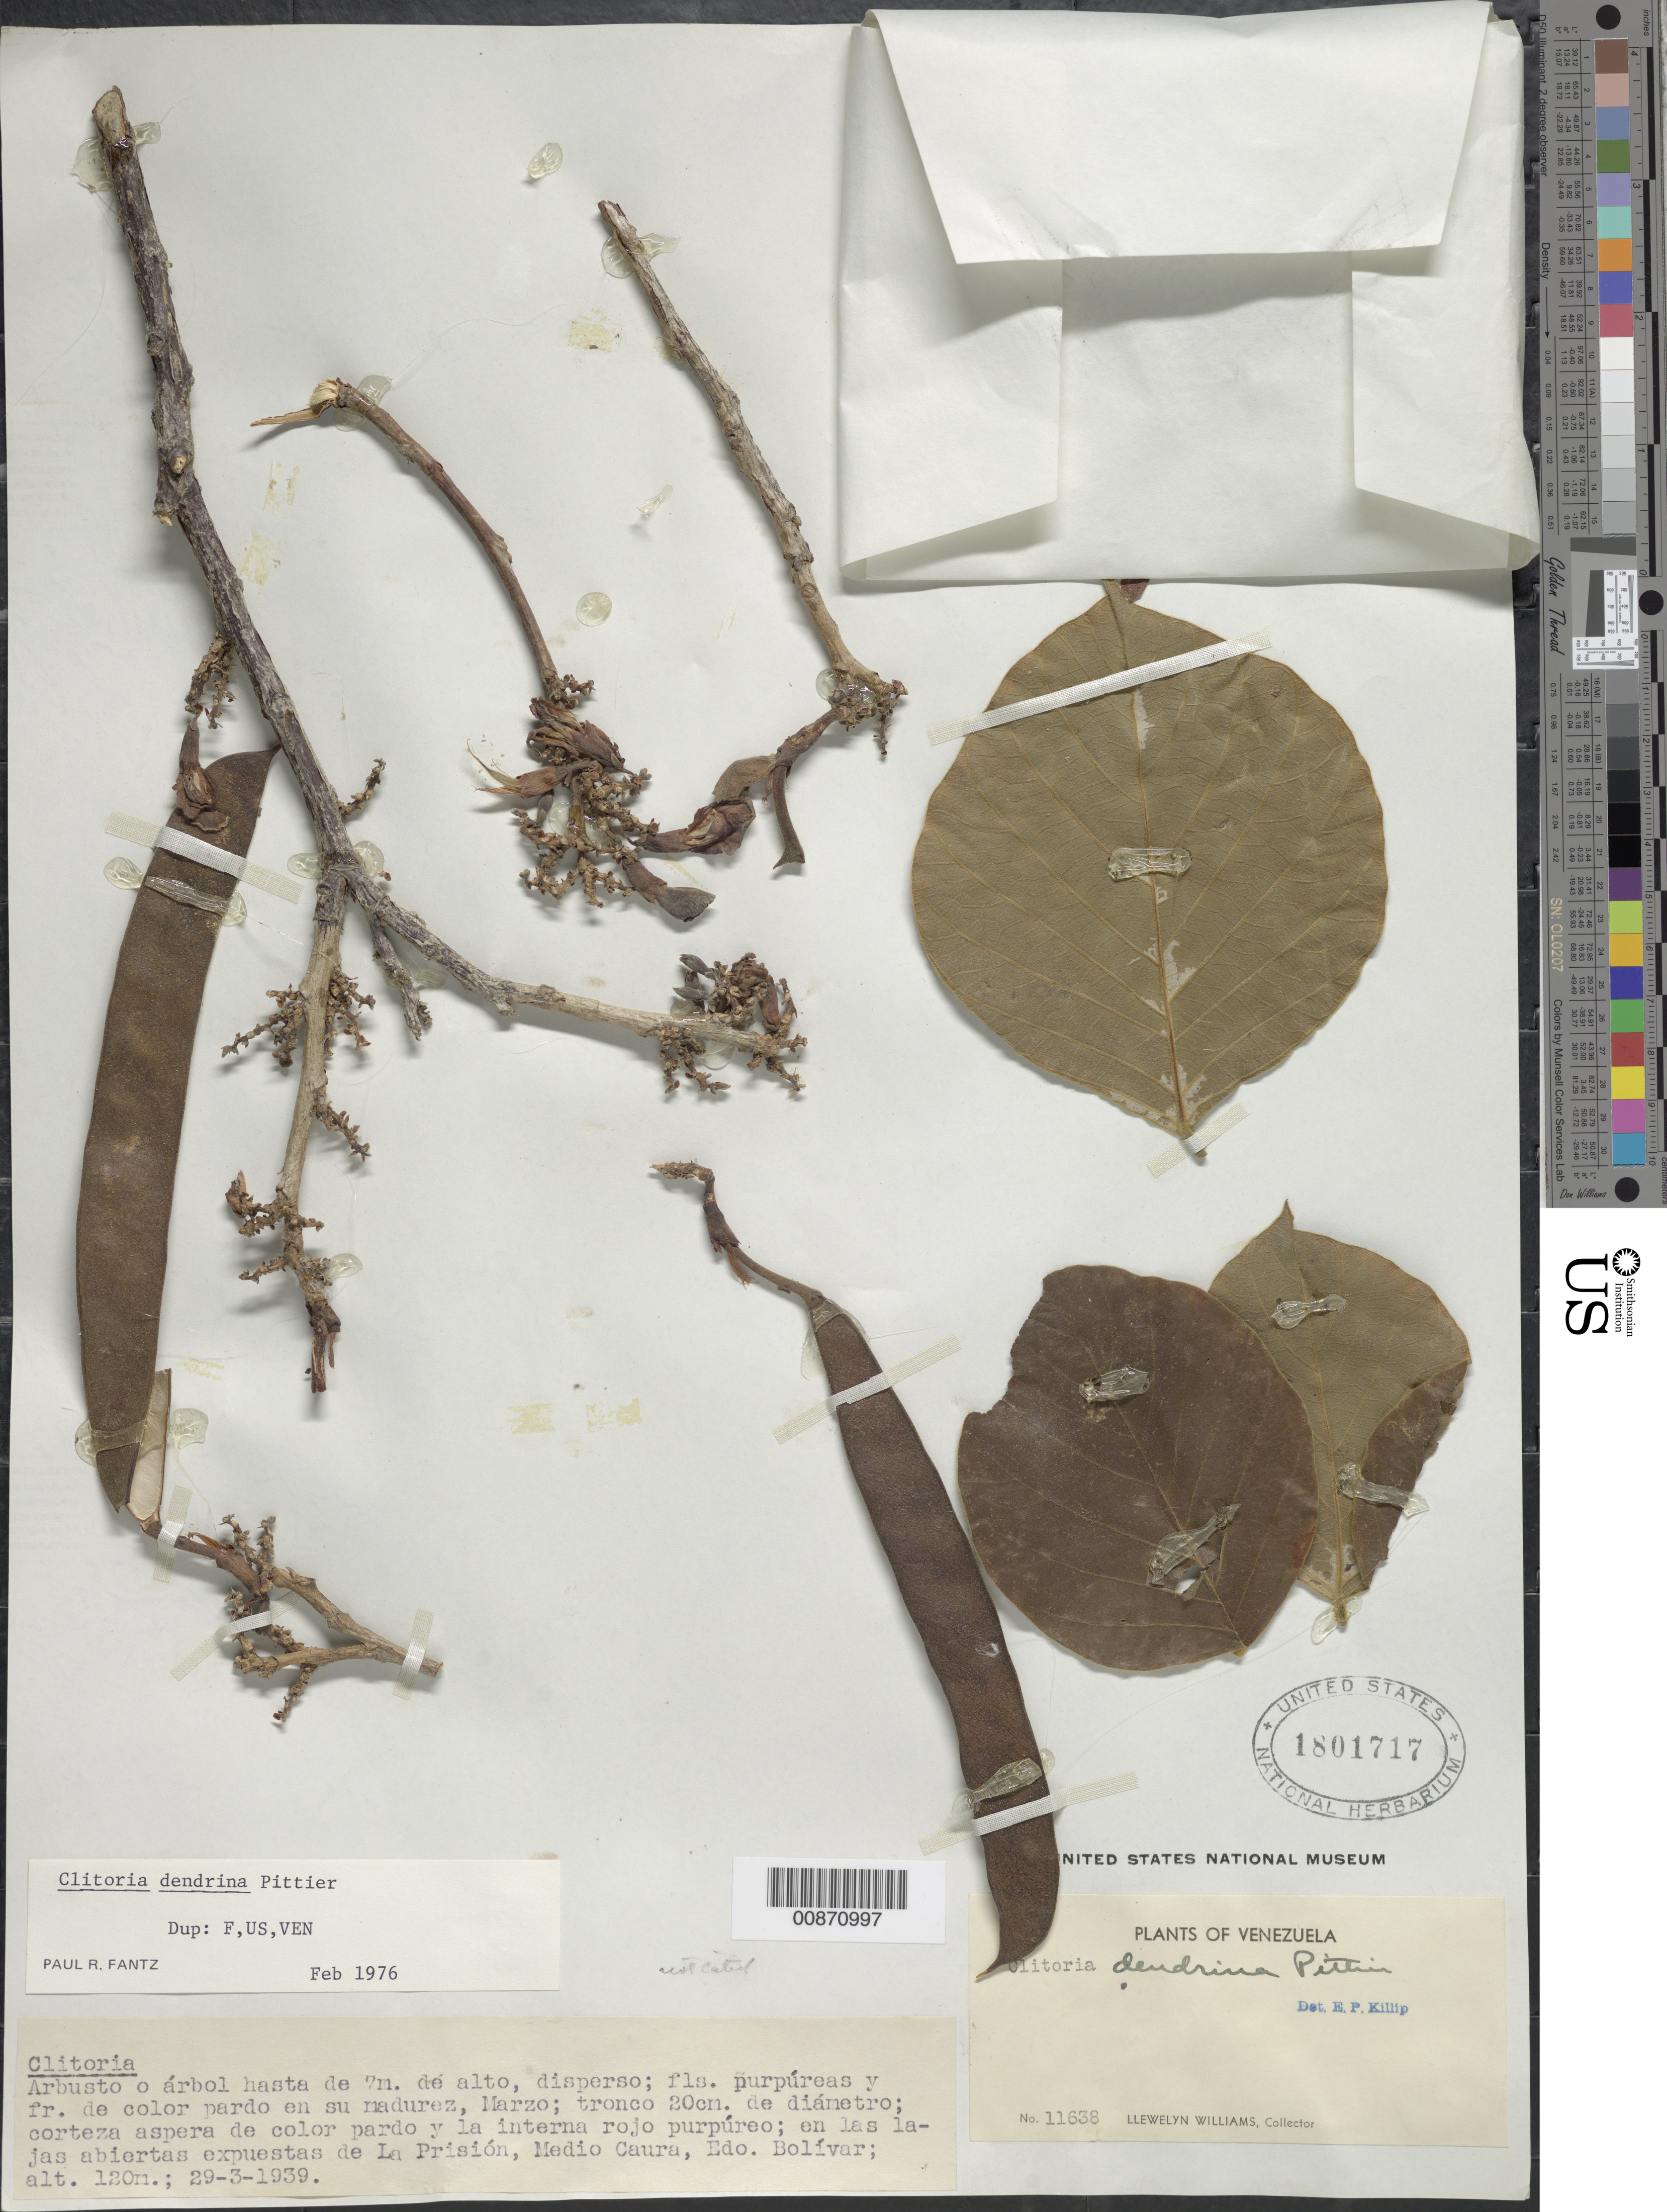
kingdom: Plantae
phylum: Tracheophyta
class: Magnoliopsida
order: Fabales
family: Fabaceae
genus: Clitoria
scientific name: Clitoria dendrina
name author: Pittier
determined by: Fantz, P. R., (FLAS), University of Florida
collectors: Ll. Williams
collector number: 11638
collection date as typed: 29-Mar-39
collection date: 1939-03-29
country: Venezuela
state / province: Bolívar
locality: La Prisión, Medio Caura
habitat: Lajas abiertas expuestas de La Prison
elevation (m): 120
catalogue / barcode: US 1801717